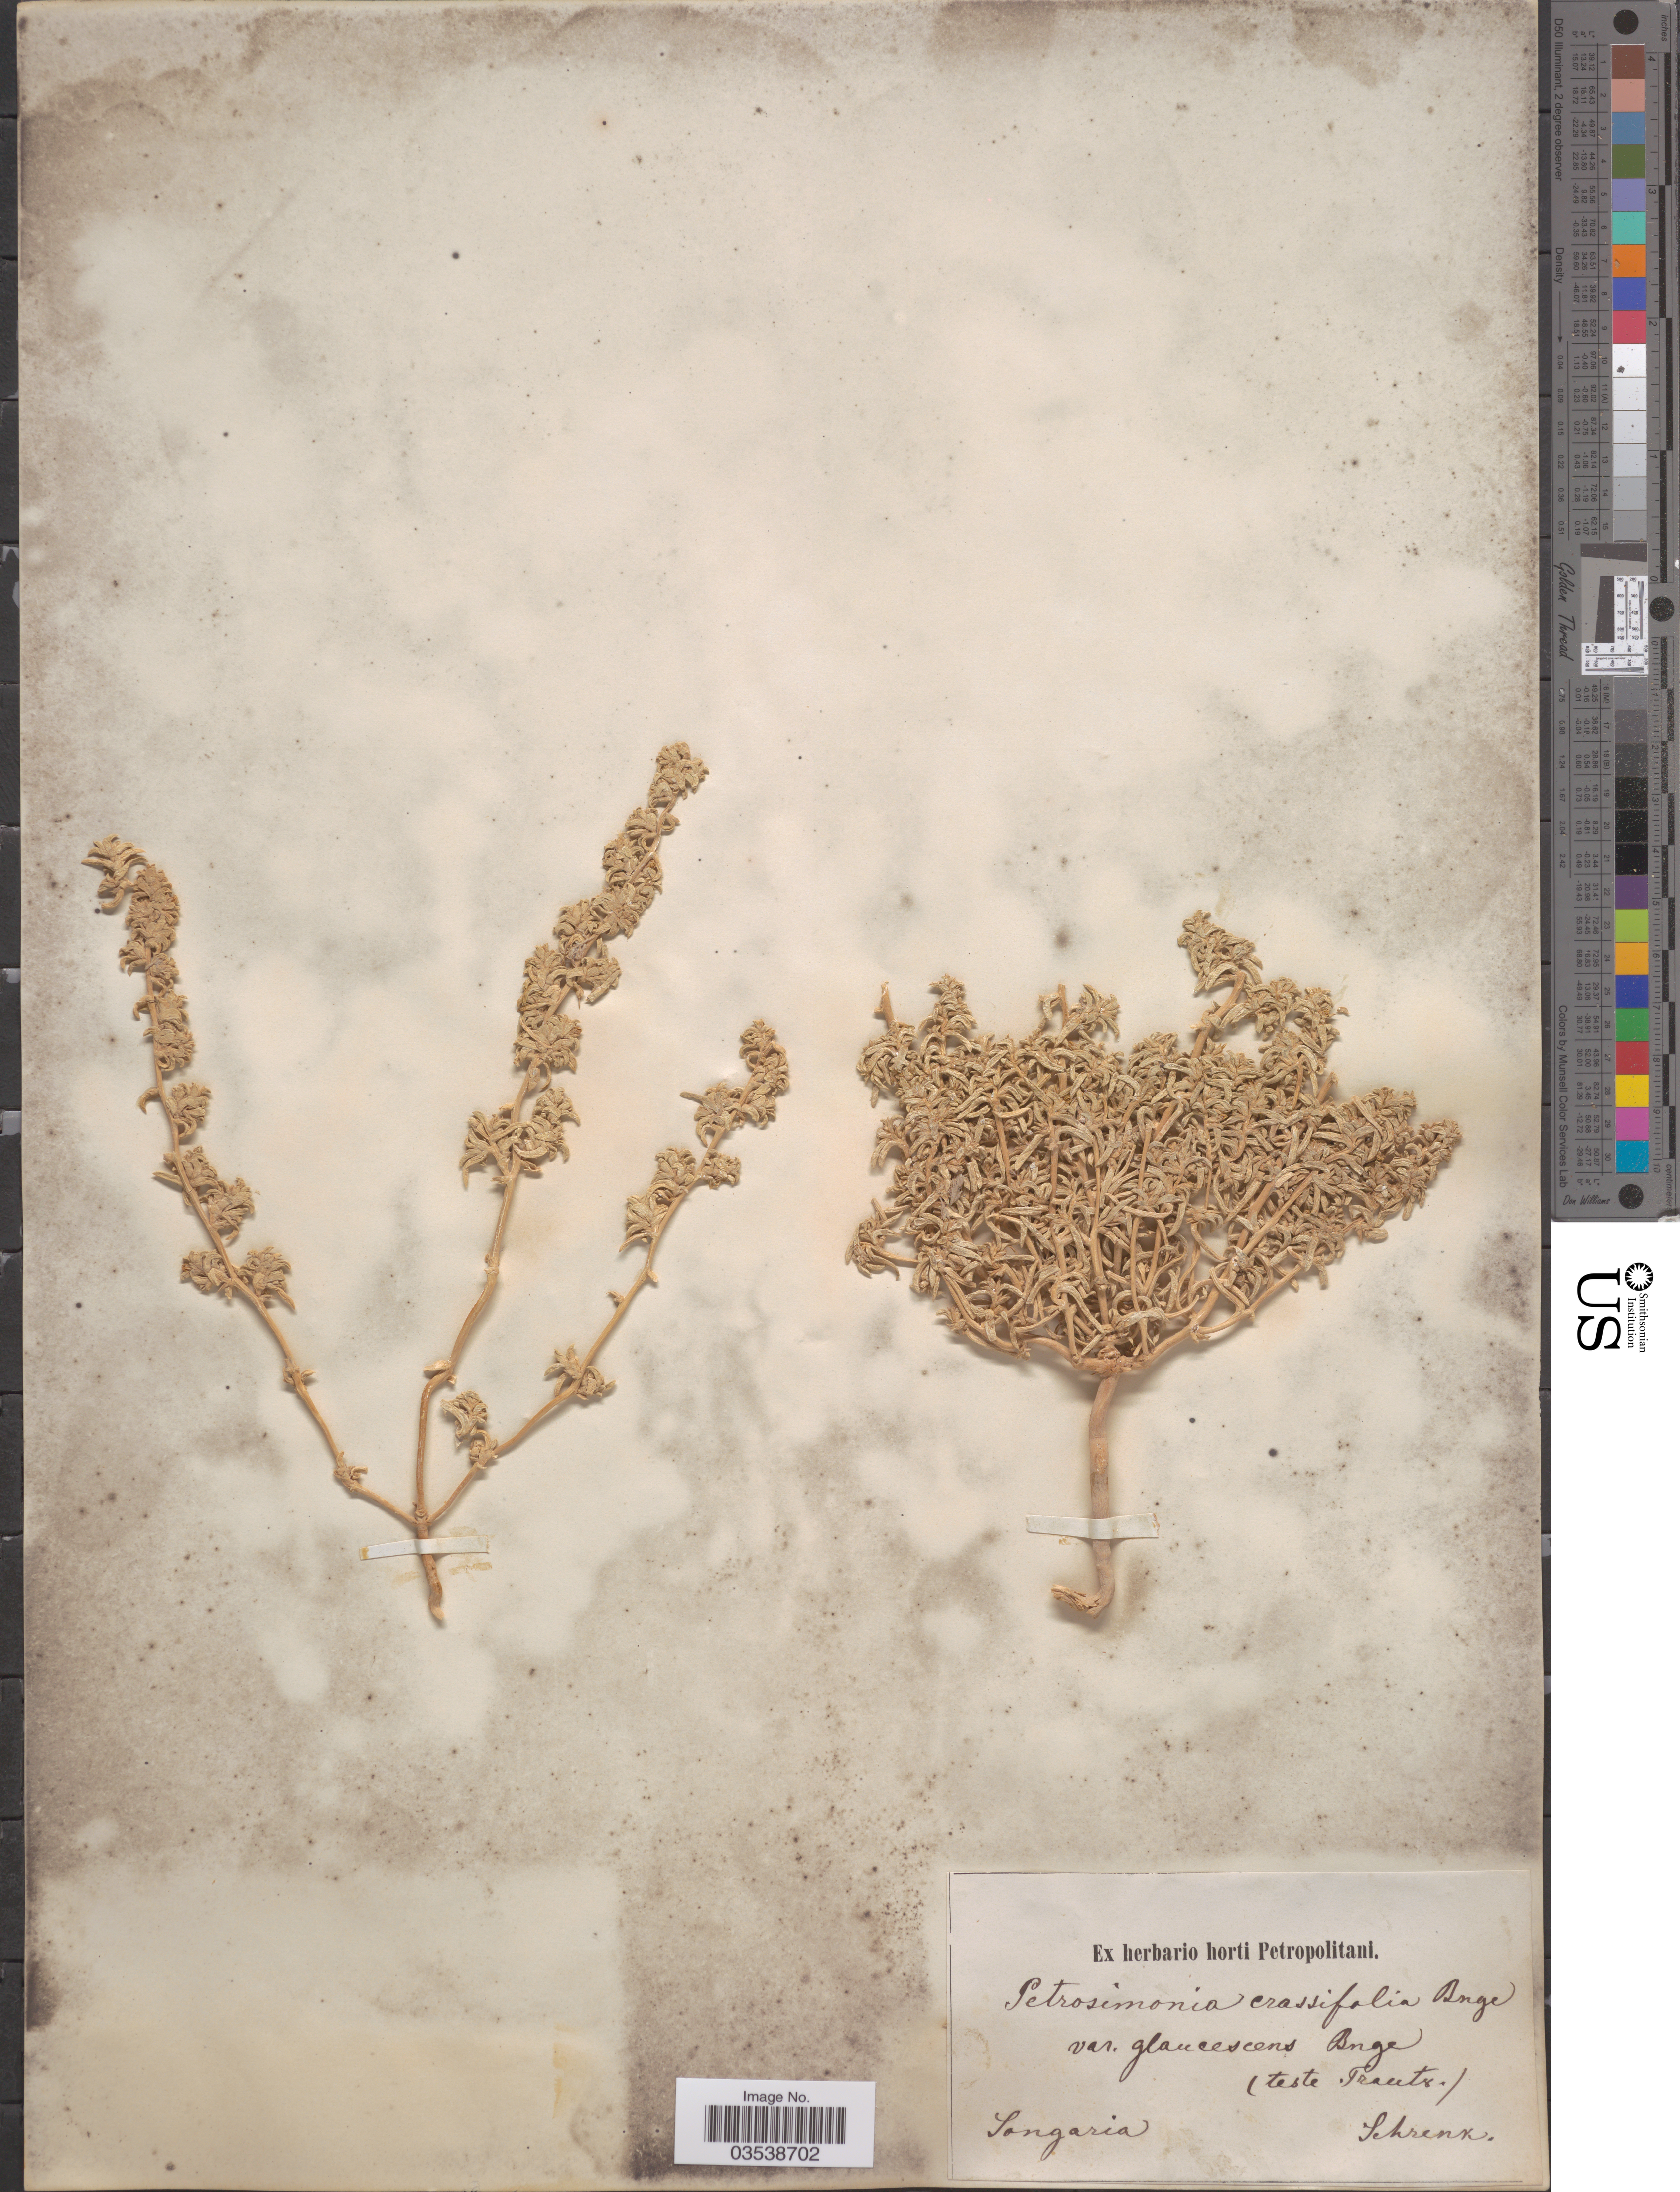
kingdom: Plantae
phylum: Tracheophyta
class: Magnoliopsida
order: Caryophyllales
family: Amaranthaceae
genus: Petrosimonia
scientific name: Petrosimonia crassifolia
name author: (Pall.) Bunge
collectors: A.G. Schrenk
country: Kazakhstan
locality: Songaria.